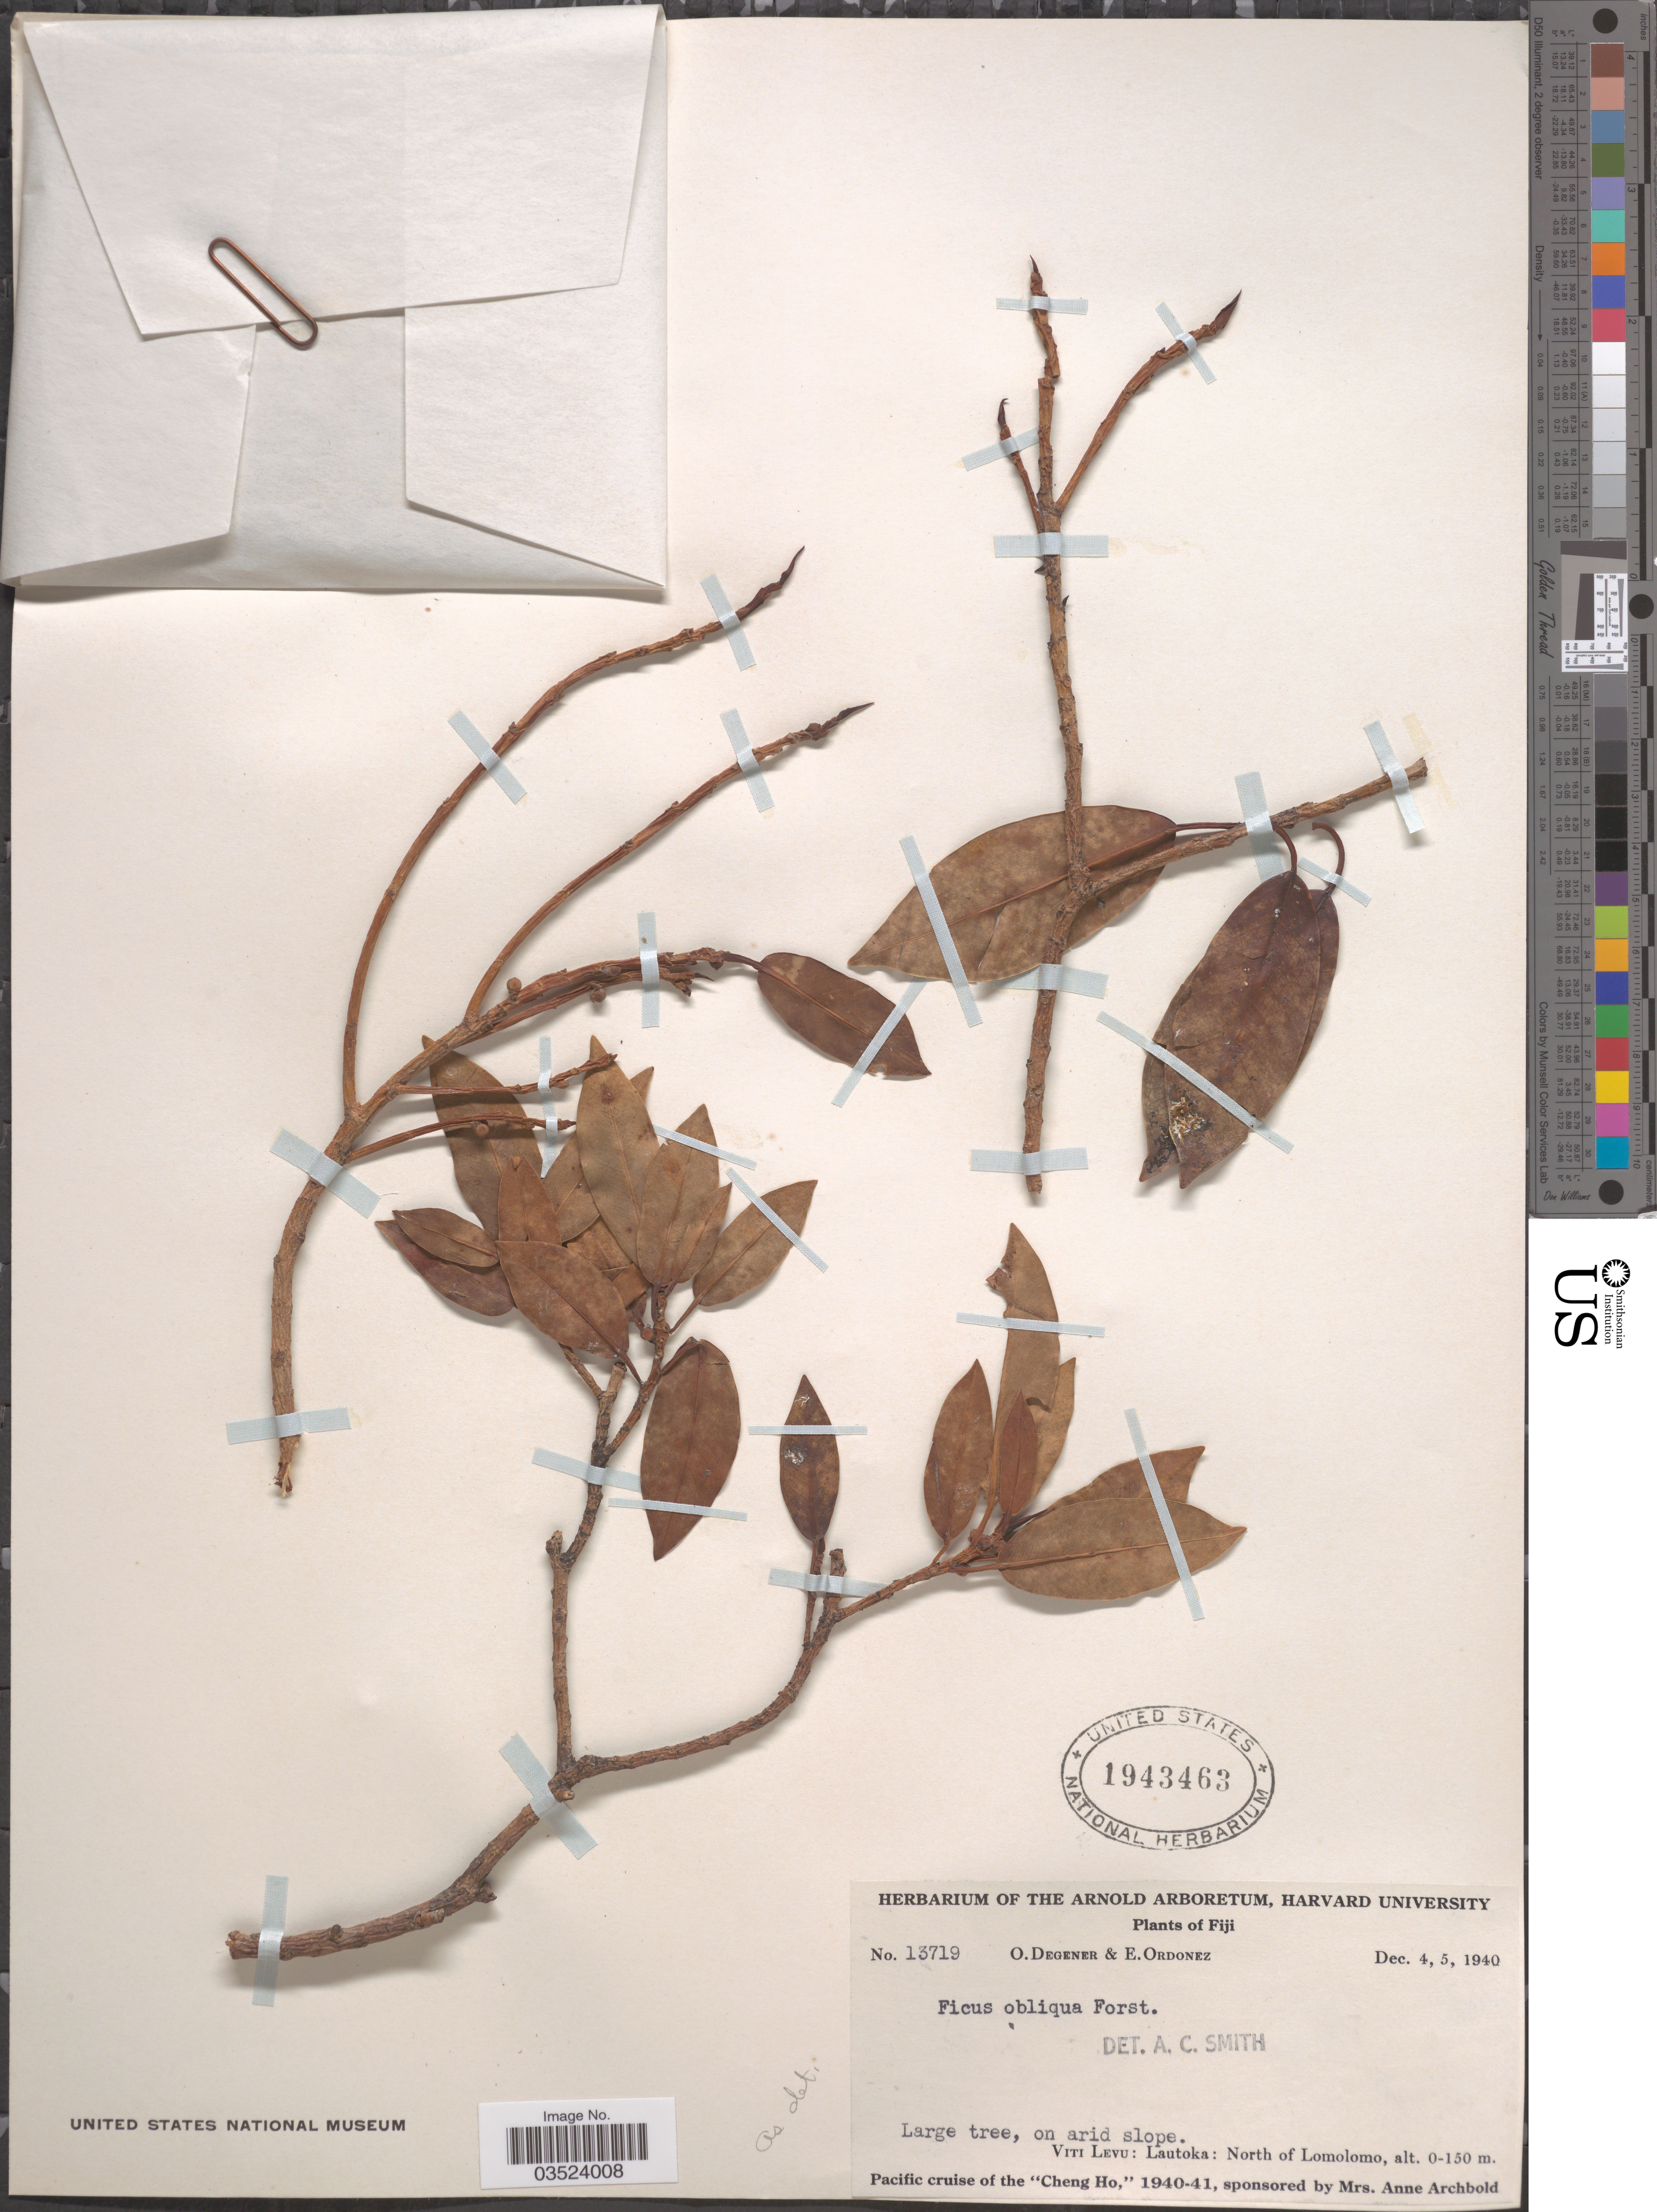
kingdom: Plantae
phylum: Tracheophyta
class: Magnoliopsida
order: Rosales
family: Moraceae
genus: Ficus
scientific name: Ficus obliqua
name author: G. Forst.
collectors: O. Degener & E. Ordonez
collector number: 13719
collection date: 1940-12-04/1940-12-05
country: Fiji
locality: Viti Levu: Lautoka: North of Lomolomo.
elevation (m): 0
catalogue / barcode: US 1943463